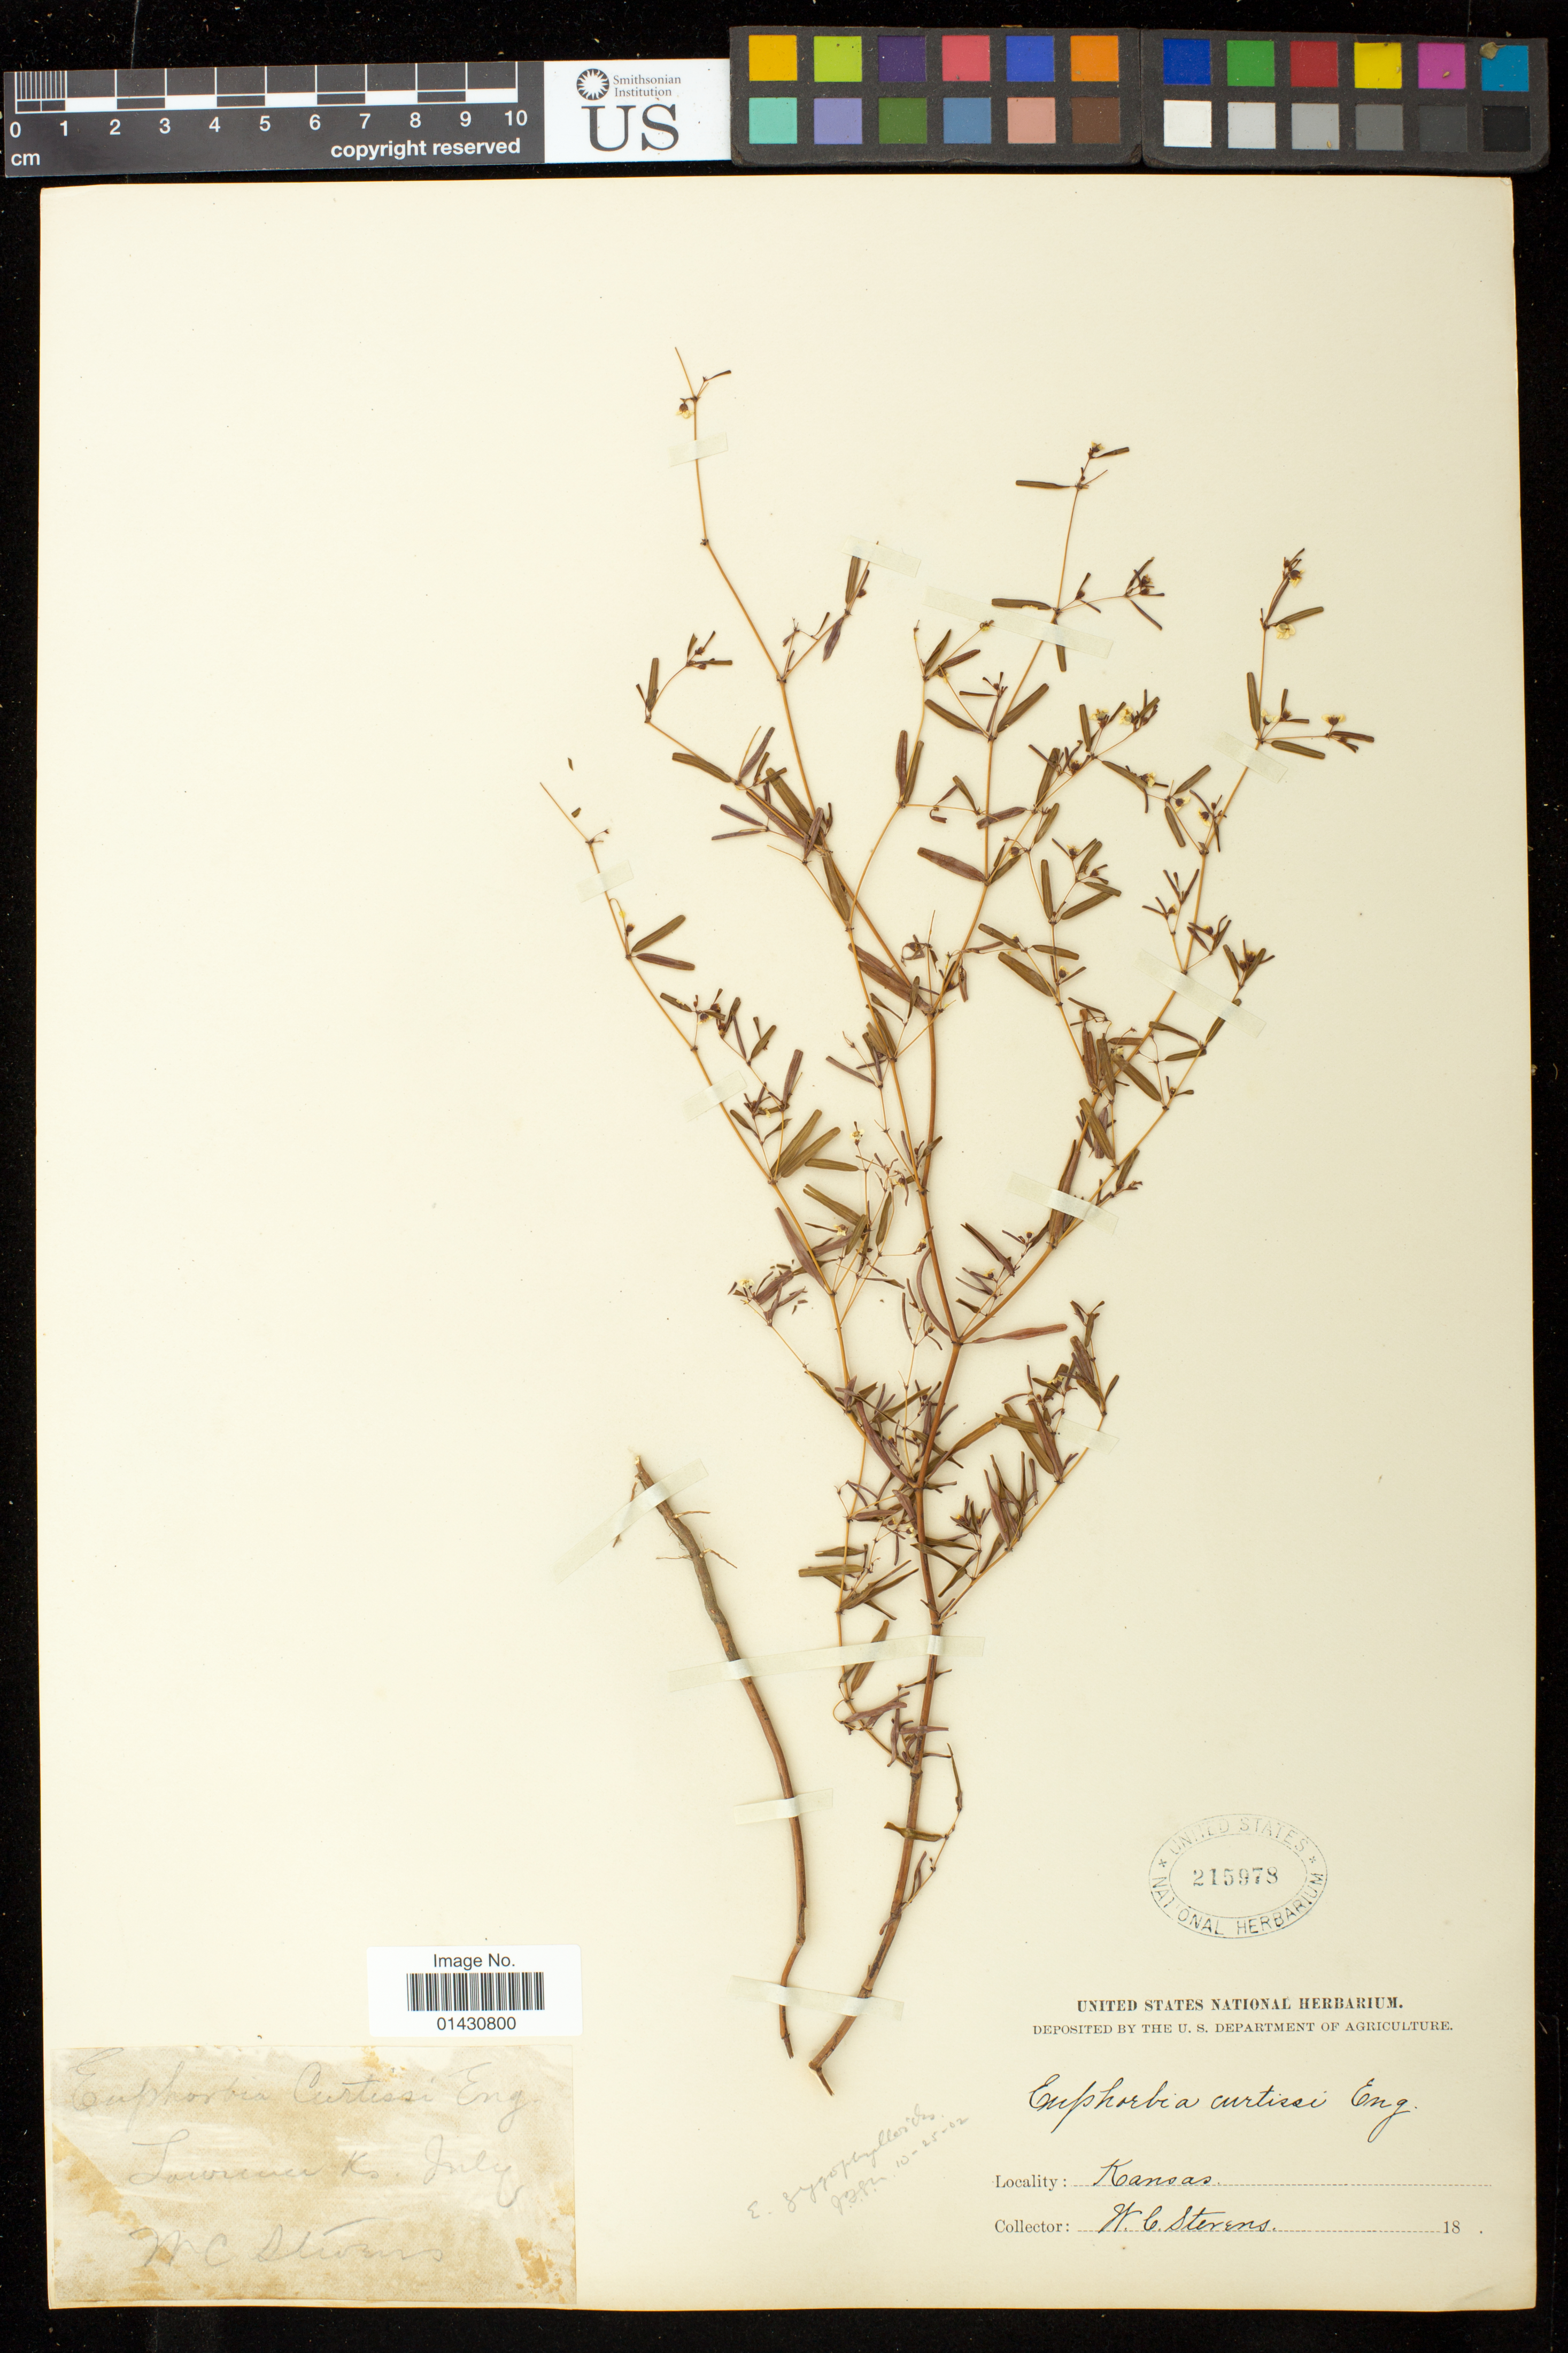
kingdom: Plantae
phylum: Tracheophyta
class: Magnoliopsida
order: Malpighiales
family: Euphorbiaceae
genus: Euphorbia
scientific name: Euphorbia missurica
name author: Raf.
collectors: W. C. Stevens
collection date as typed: July 18--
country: United States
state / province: Kansas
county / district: Douglas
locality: Lawrence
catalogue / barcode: US 215978